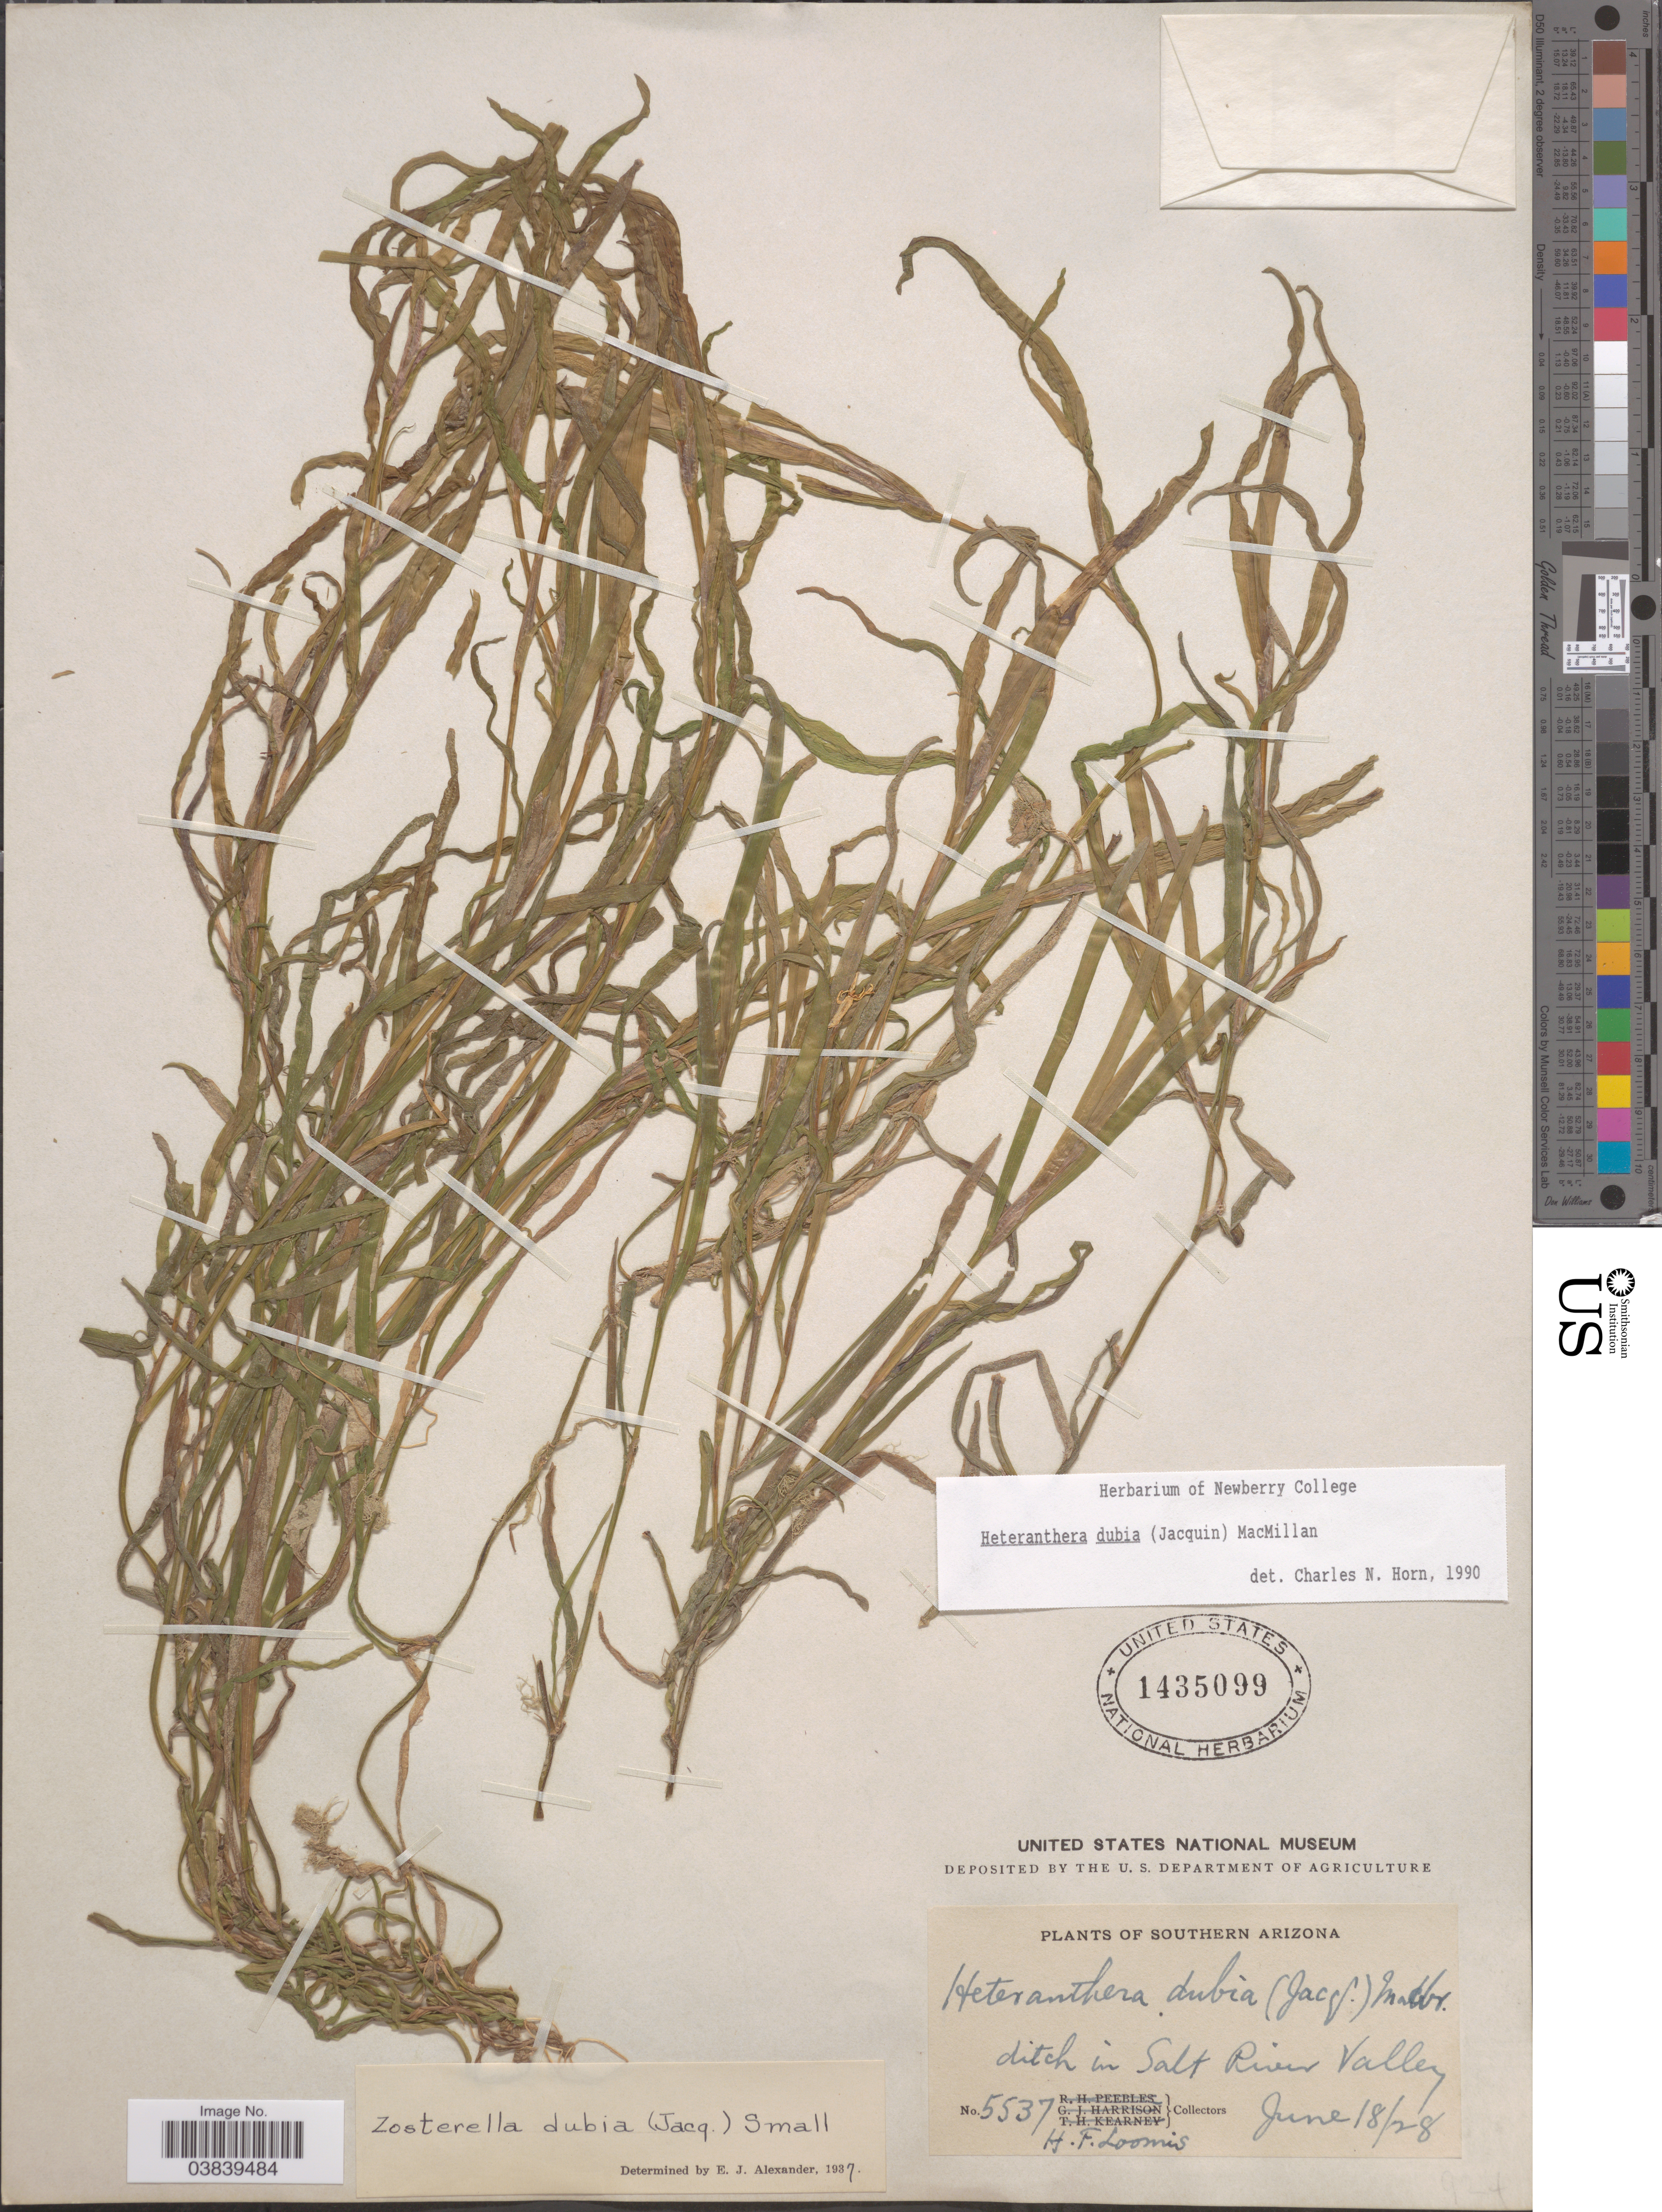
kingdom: Plantae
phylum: Tracheophyta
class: Liliopsida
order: Commelinales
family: Pontederiaceae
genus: Heteranthera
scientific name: Heteranthera dubia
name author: (Jacq.) MacMill.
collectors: H. F. Loomis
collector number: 5537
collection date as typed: Transcribed d/m/y: 18/6/28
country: United States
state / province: Arizona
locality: Southern Arizona. In Salt River Valley.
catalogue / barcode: US 1435099